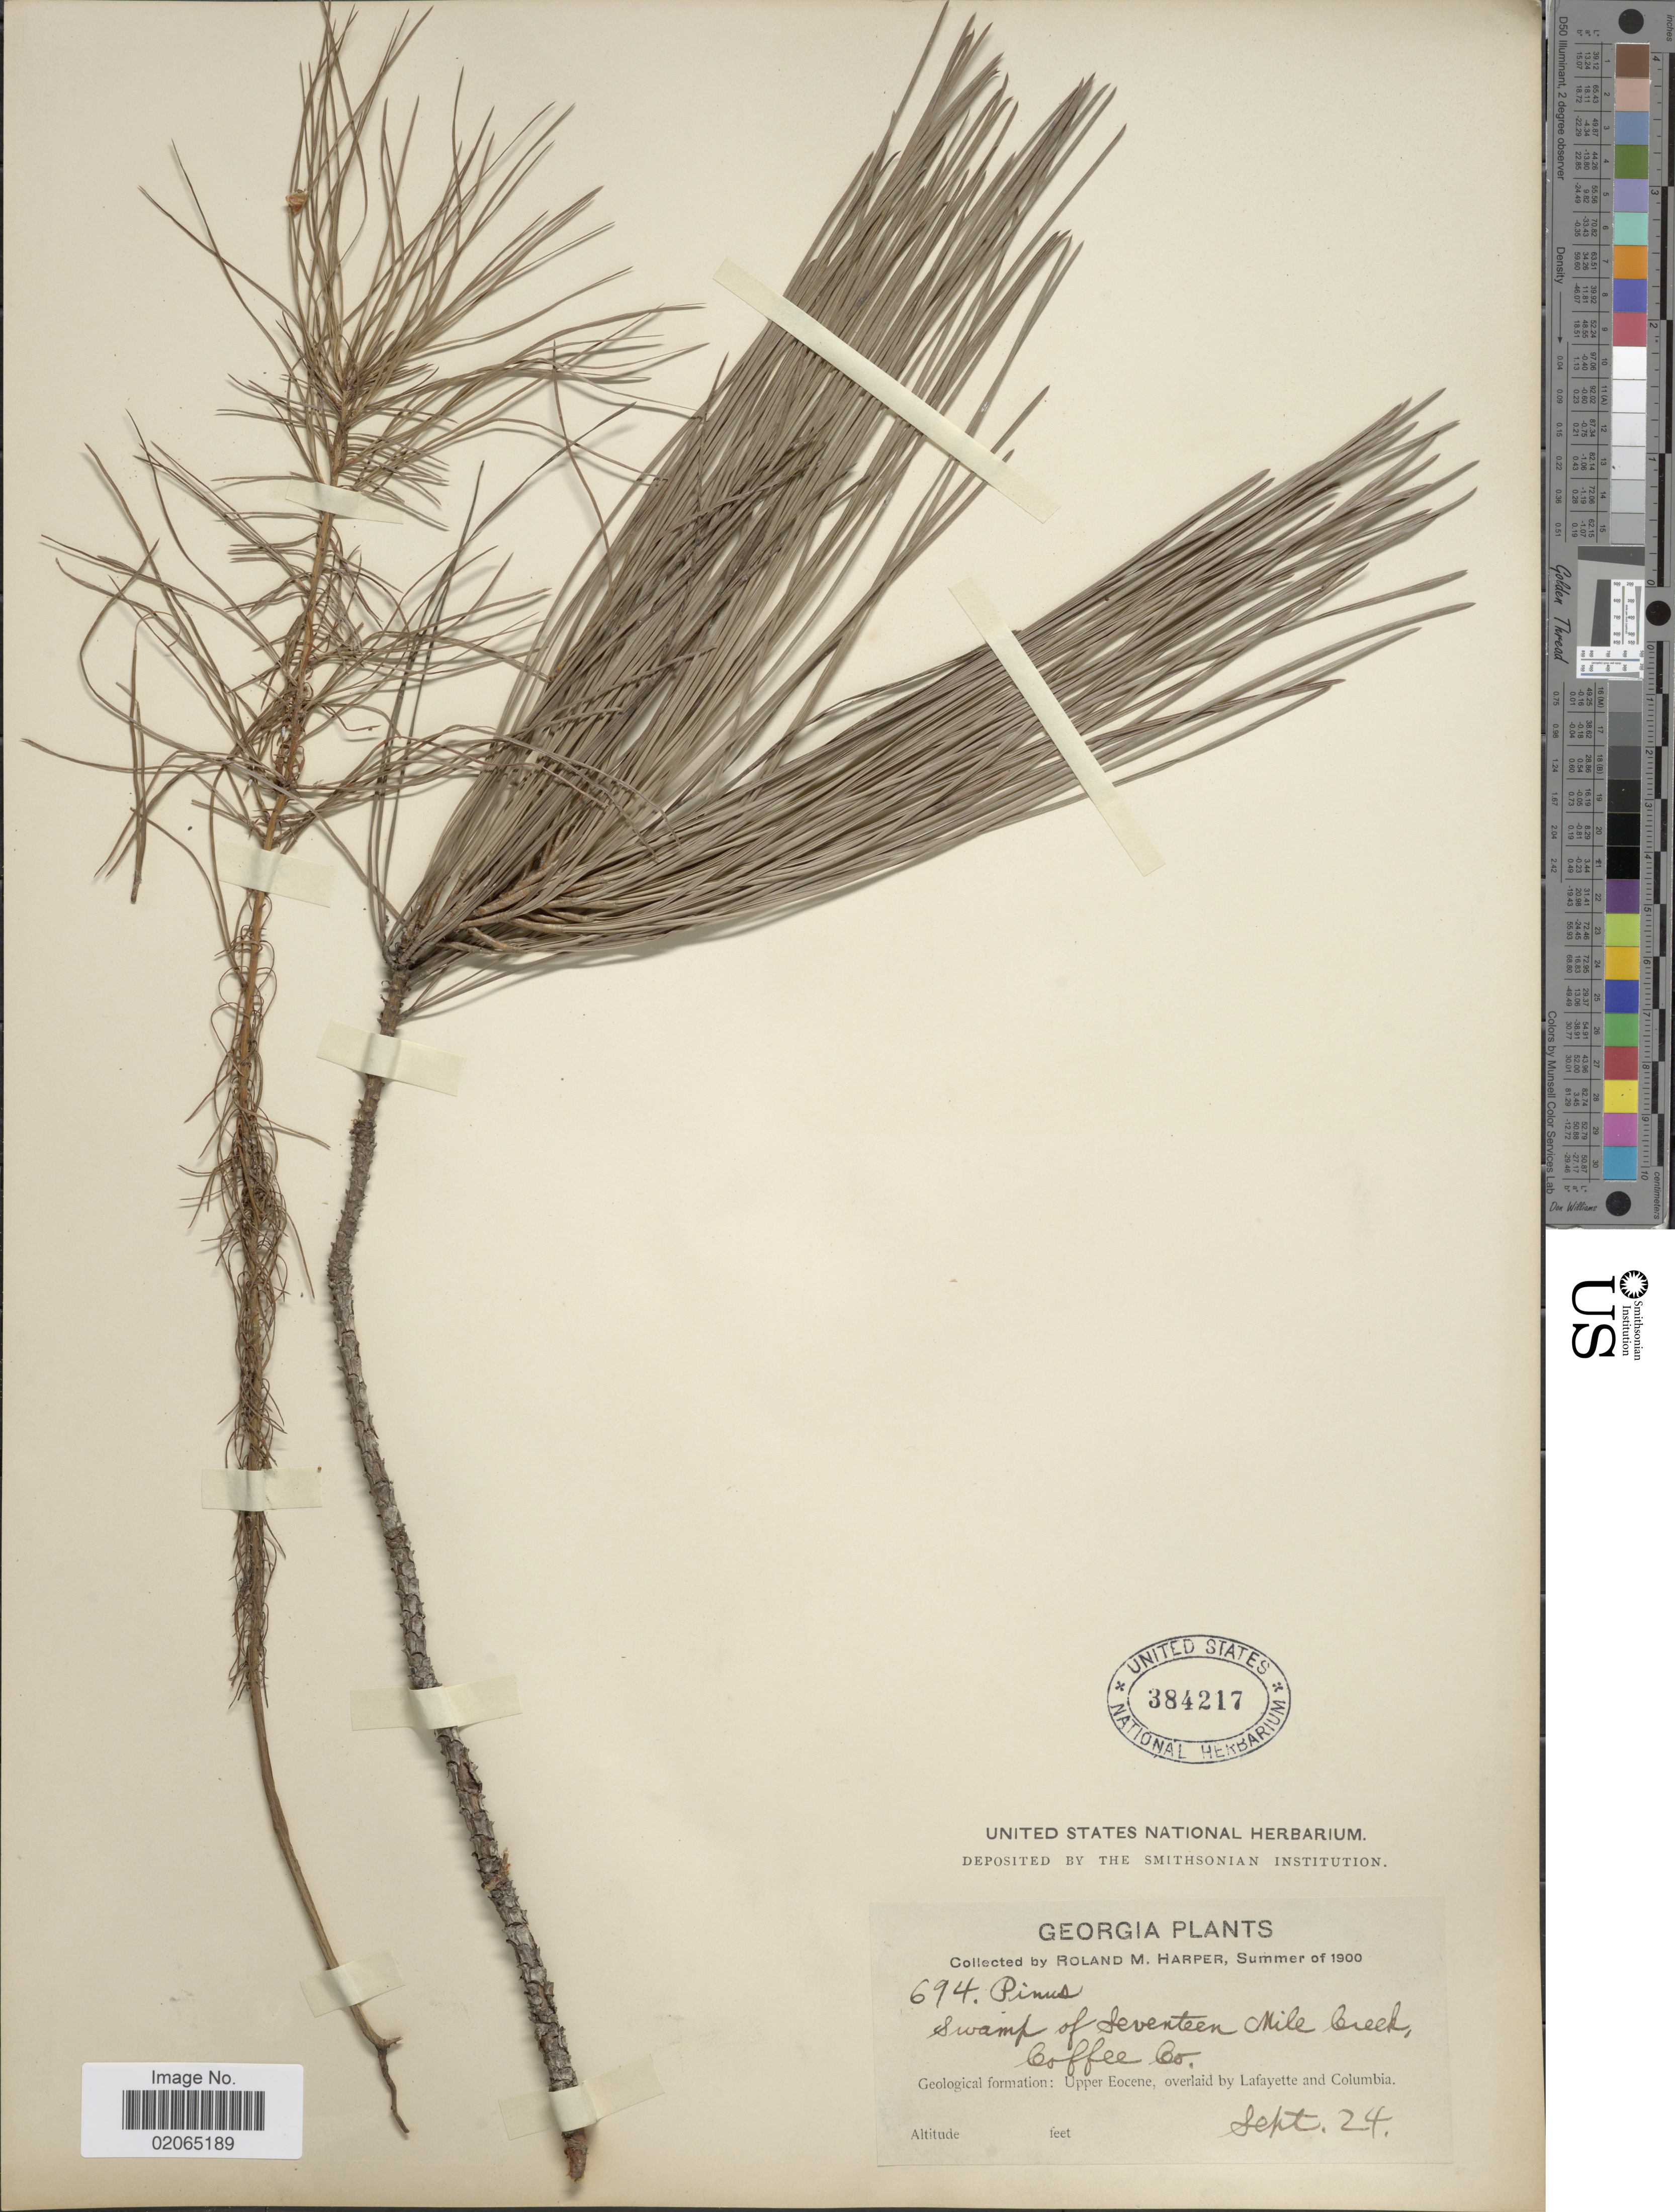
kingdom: Plantae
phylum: Tracheophyta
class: Pinopsida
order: Pinales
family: Pinaceae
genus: Pinus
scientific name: Pinus sp.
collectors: R. M. Harper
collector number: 694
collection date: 1900-09-24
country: United States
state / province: Georgia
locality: Upper Eocene, overlaid by Layafette and Columbia, Swamp of Seventeen Mile Creek, Coffee Co.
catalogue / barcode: US 384217